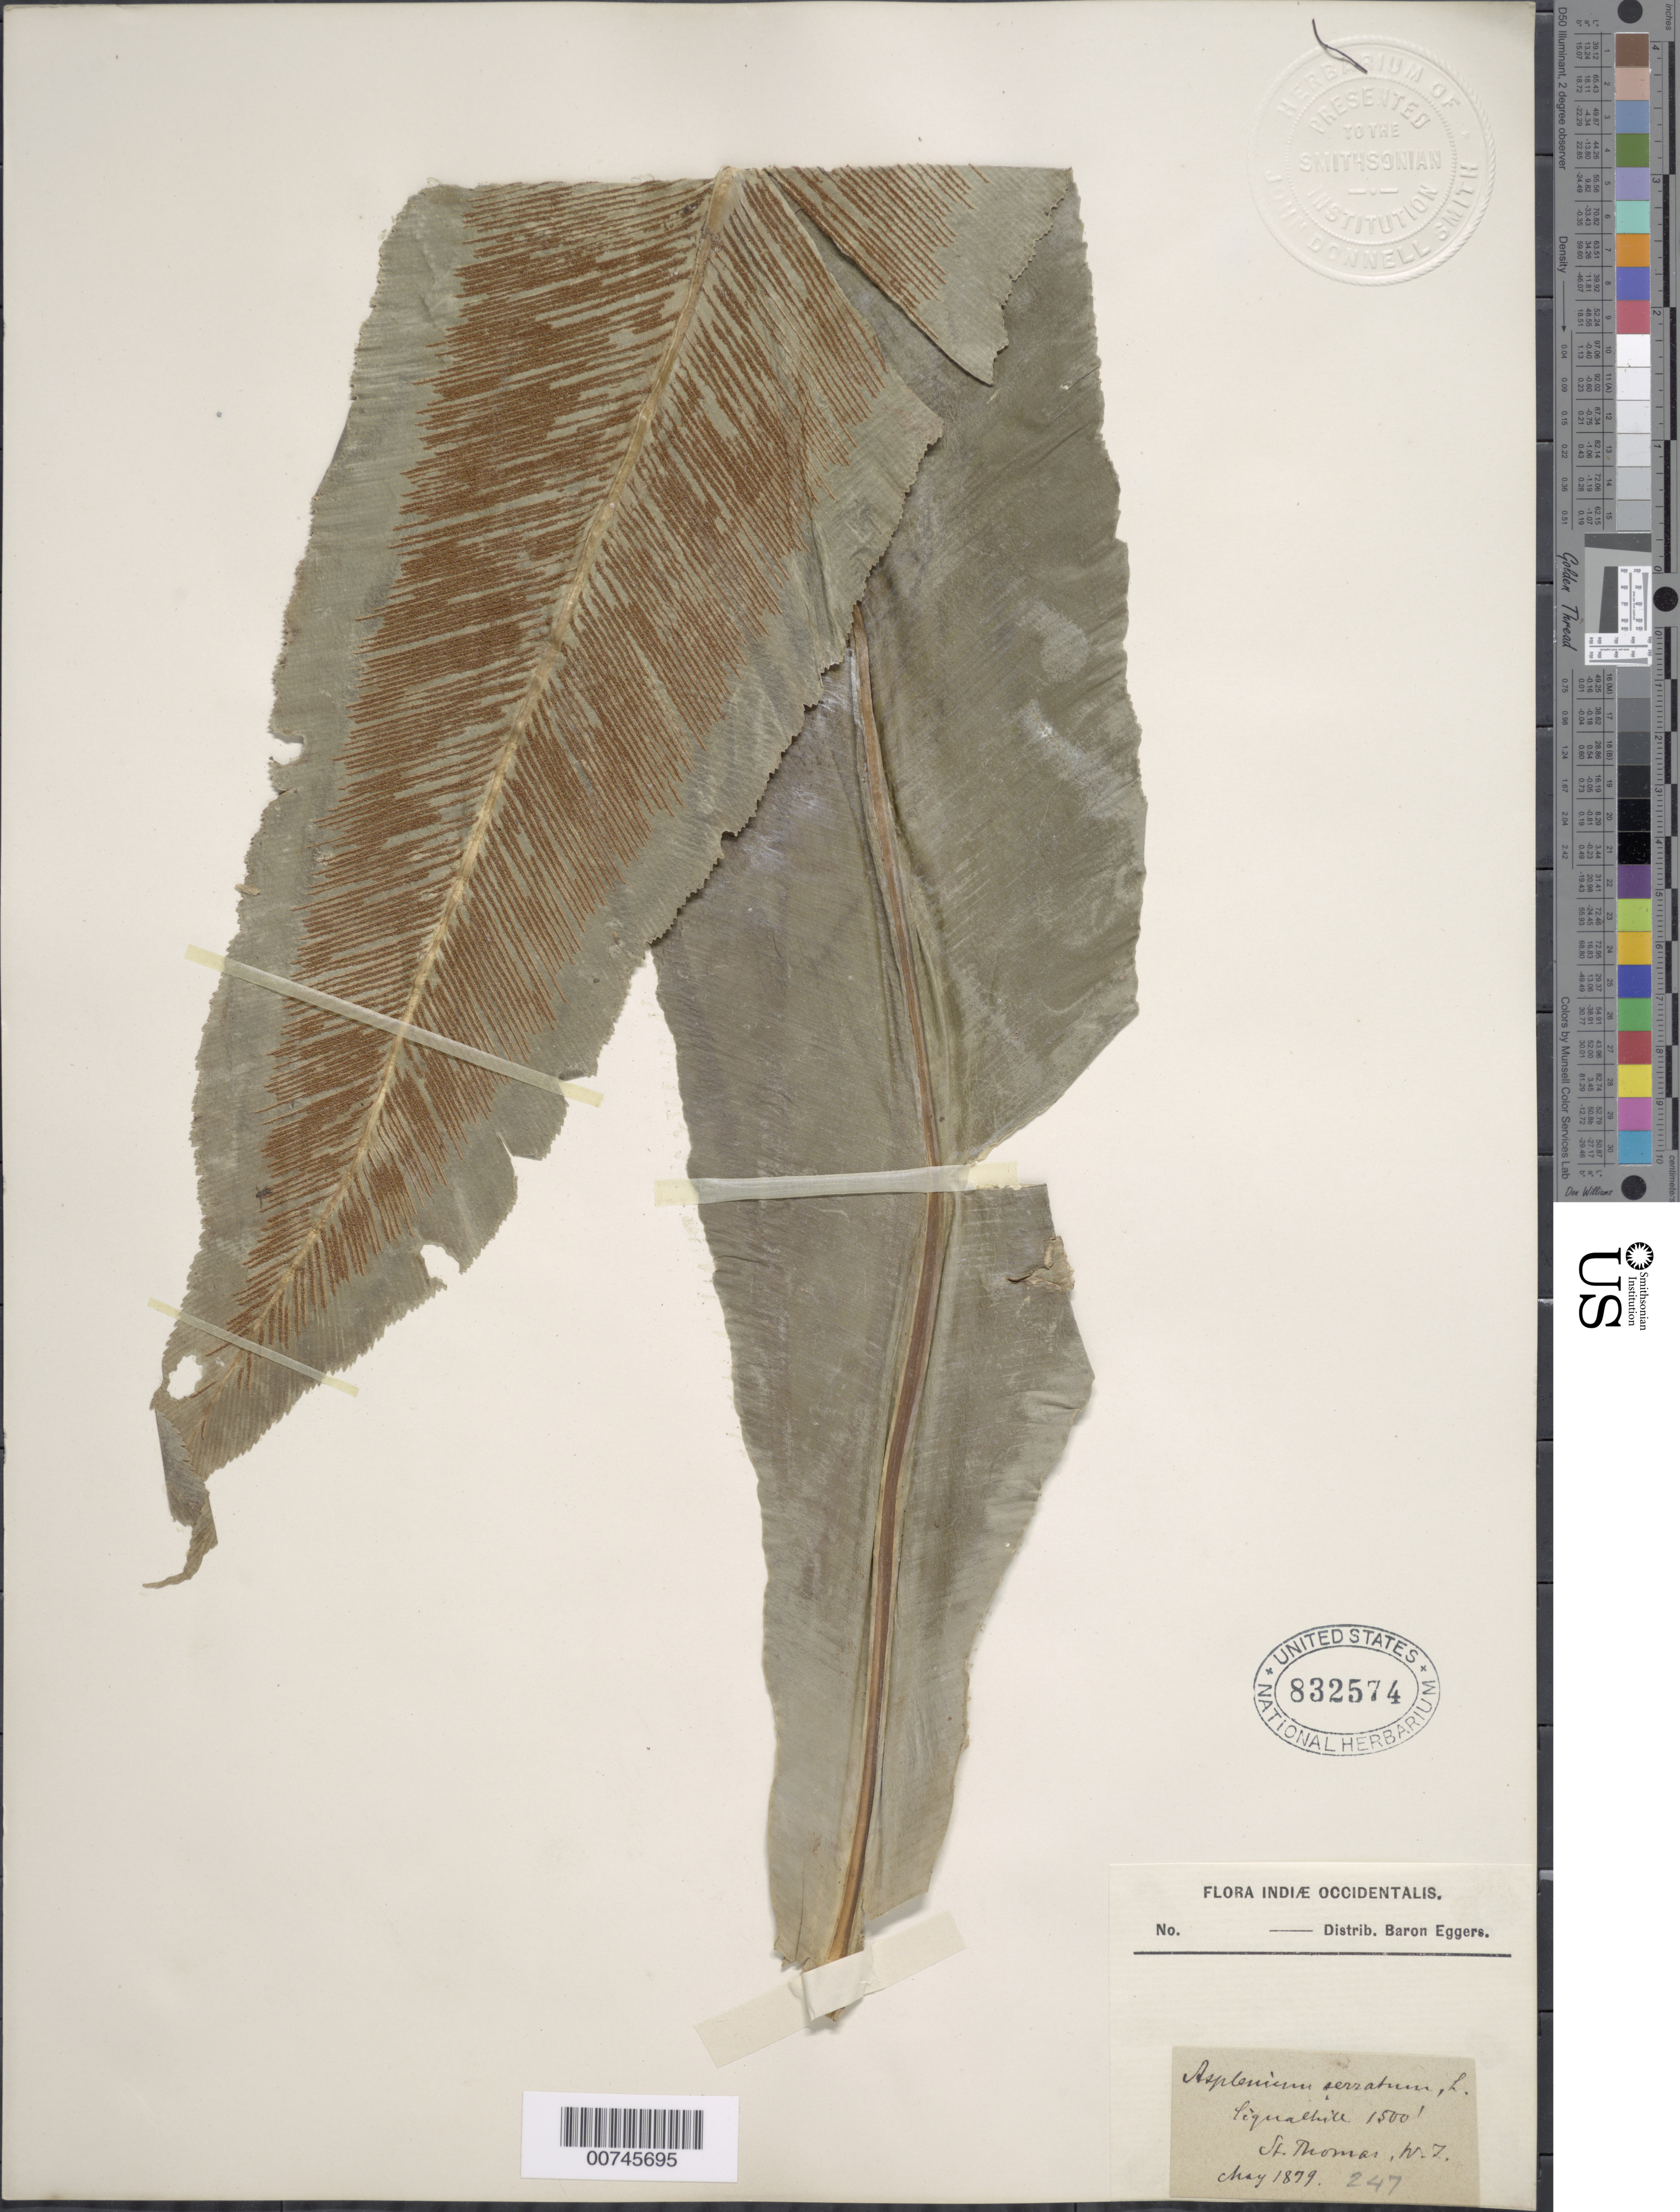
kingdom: Plantae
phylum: Tracheophyta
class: Polypodiopsida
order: Polypodiales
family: Aspleniaceae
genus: Asplenium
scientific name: Asplenium serratum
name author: L.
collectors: H. F. A. von Eggers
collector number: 247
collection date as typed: May 1879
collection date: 1879-05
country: U.S. Virgin Islands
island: St. Thomas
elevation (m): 457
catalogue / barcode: US 832574